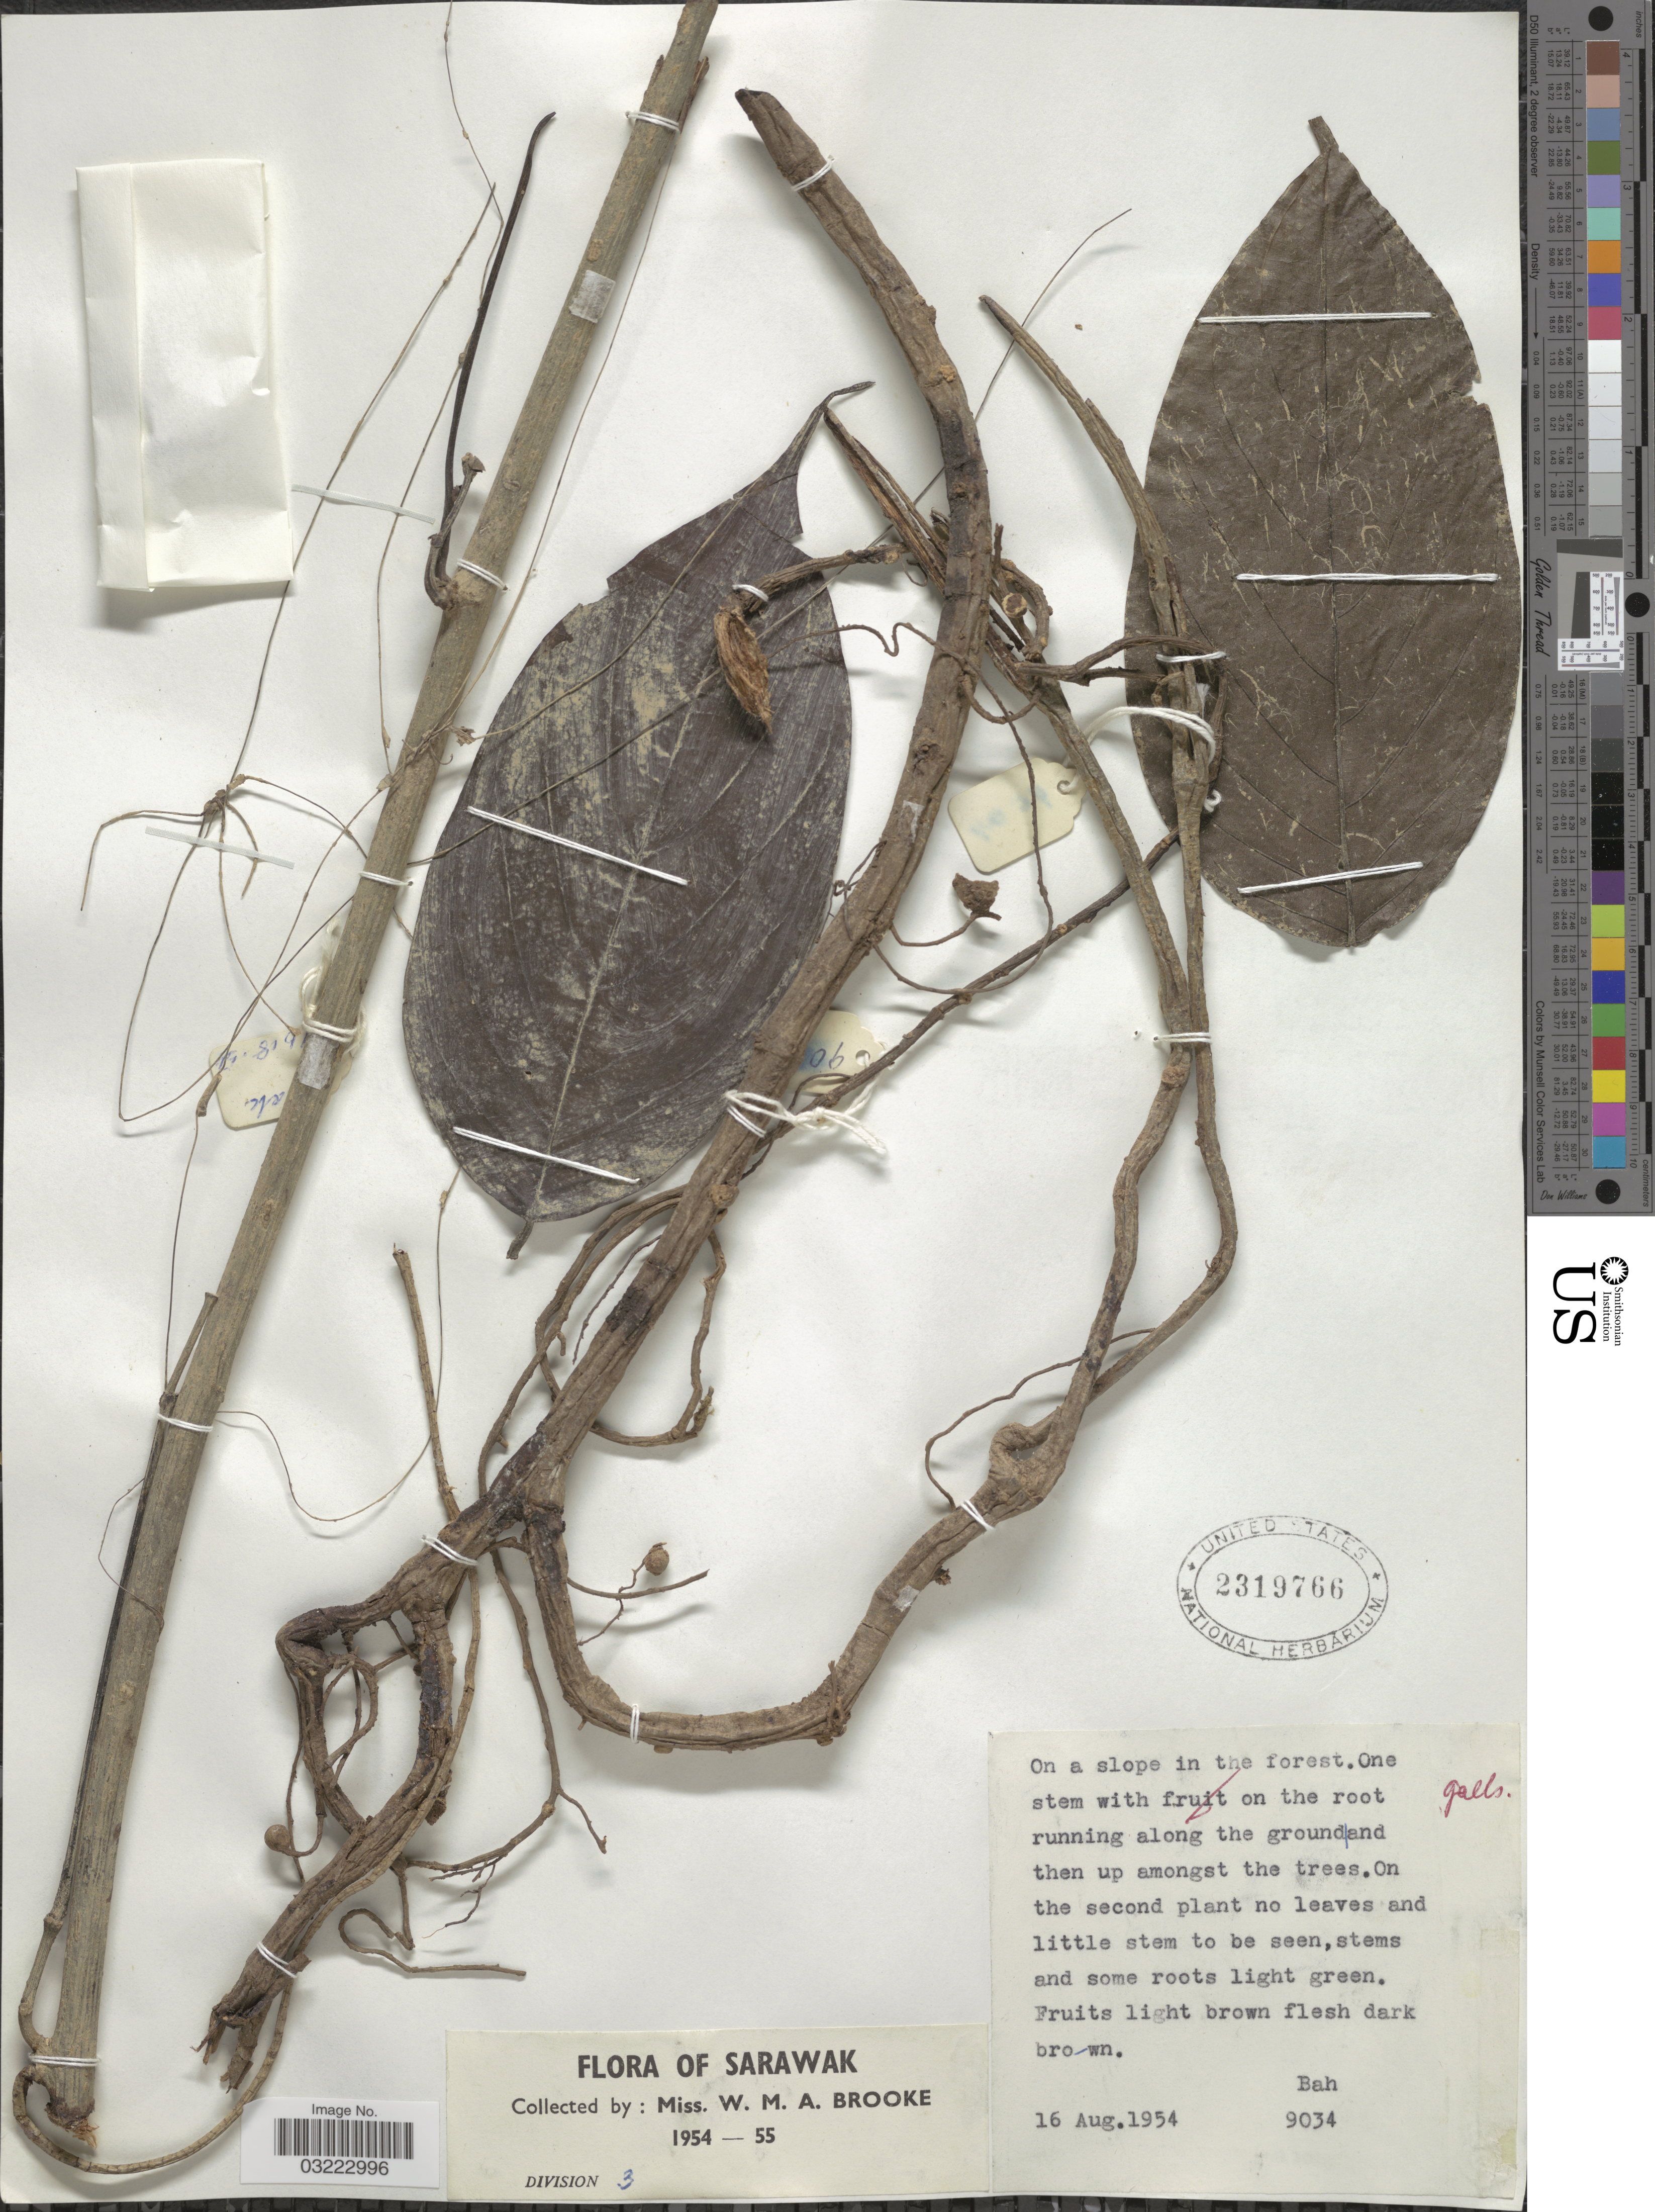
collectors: W. Brooke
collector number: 9034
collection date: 1954-08-16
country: Malaysia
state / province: Sarawak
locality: Bah.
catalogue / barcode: US 2319766